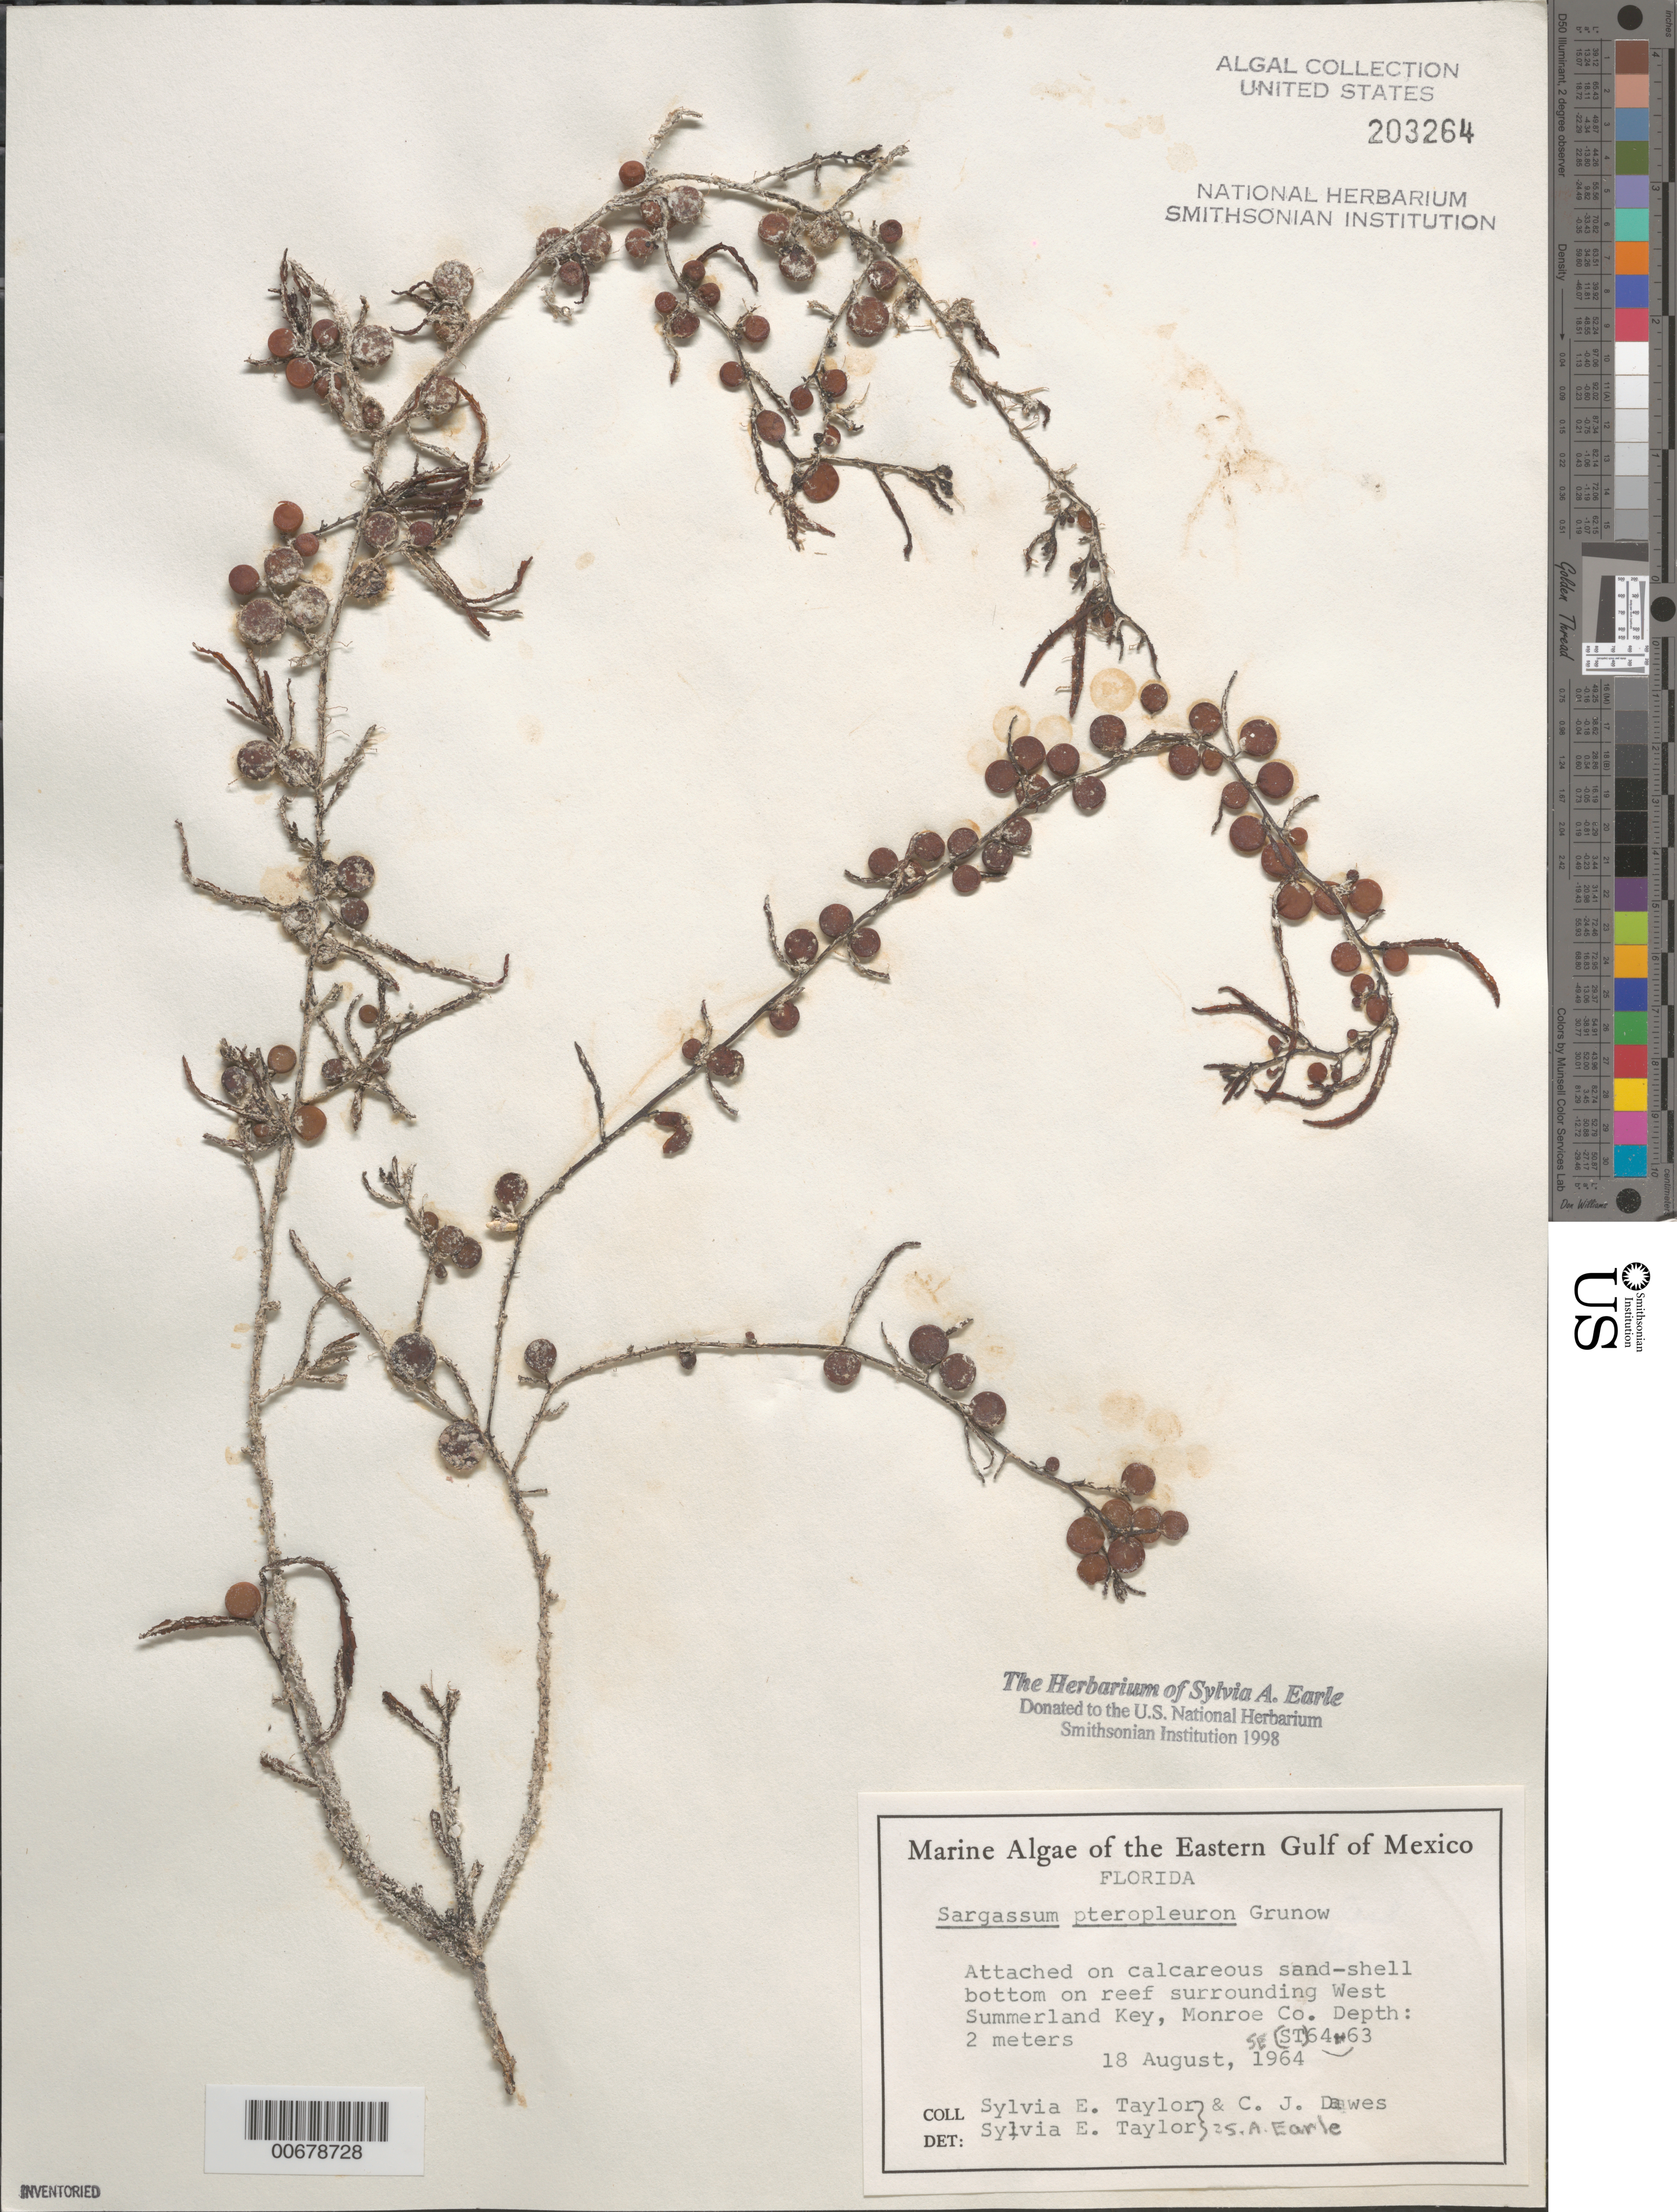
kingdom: Chromista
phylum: Ochrophyta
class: Phaeophyceae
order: Fucales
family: Sargassaceae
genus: Sargassum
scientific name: Sargassum pteropleuron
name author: Grunow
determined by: Earle, S. A.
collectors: S. A. Earle & C. Dawes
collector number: SE 6463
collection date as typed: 18 Aug 1964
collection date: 1964-08-18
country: United States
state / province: Florida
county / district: Monroe County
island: West Summerland Key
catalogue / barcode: US 203264